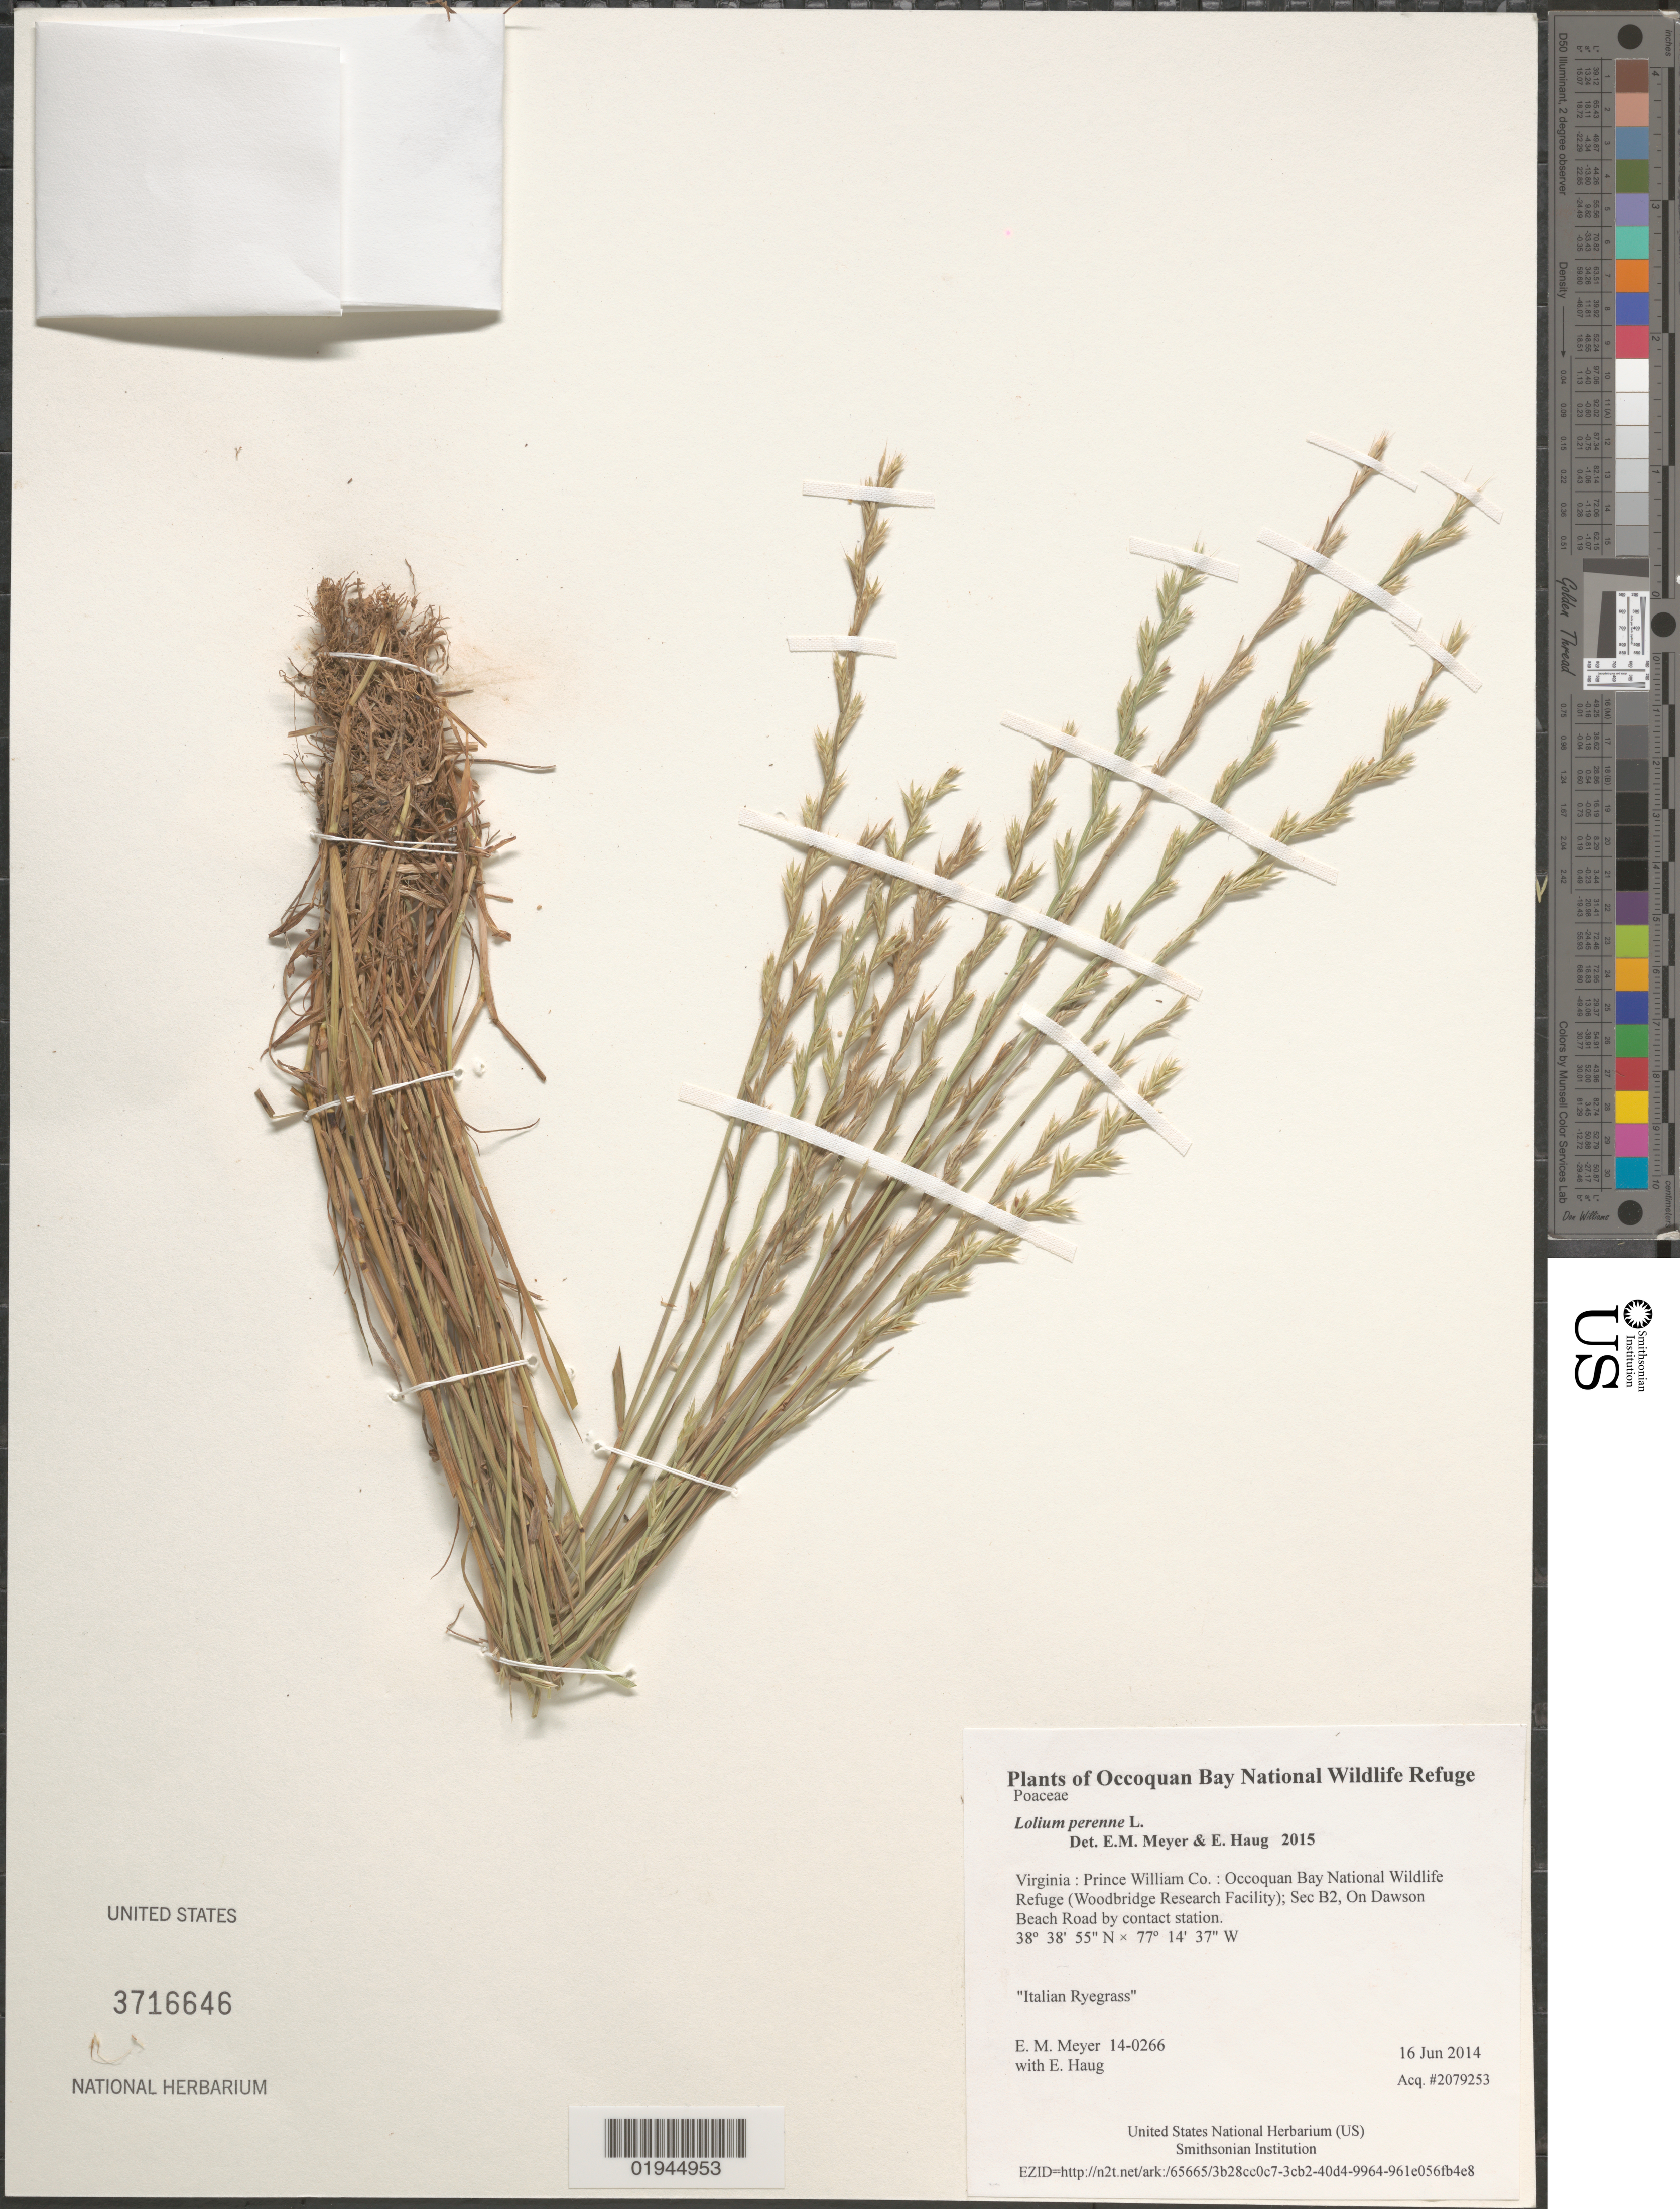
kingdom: Plantae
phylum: Tracheophyta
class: Liliopsida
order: Poales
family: Poaceae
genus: Lolium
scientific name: Lolium perenne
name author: L.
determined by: Meyer, E. M.; Haug, E.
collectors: E. M. Meyer & E. Haug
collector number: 14-0266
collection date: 2014-06-16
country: United States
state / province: Virginia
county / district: Prince William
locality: Occoquan Bay National Wildlife Refuge (Woodbridge Research Facility); Sec B2, On Dawson Beach Road by contact station.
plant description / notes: Italian Ryegrass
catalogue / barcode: US 3716646